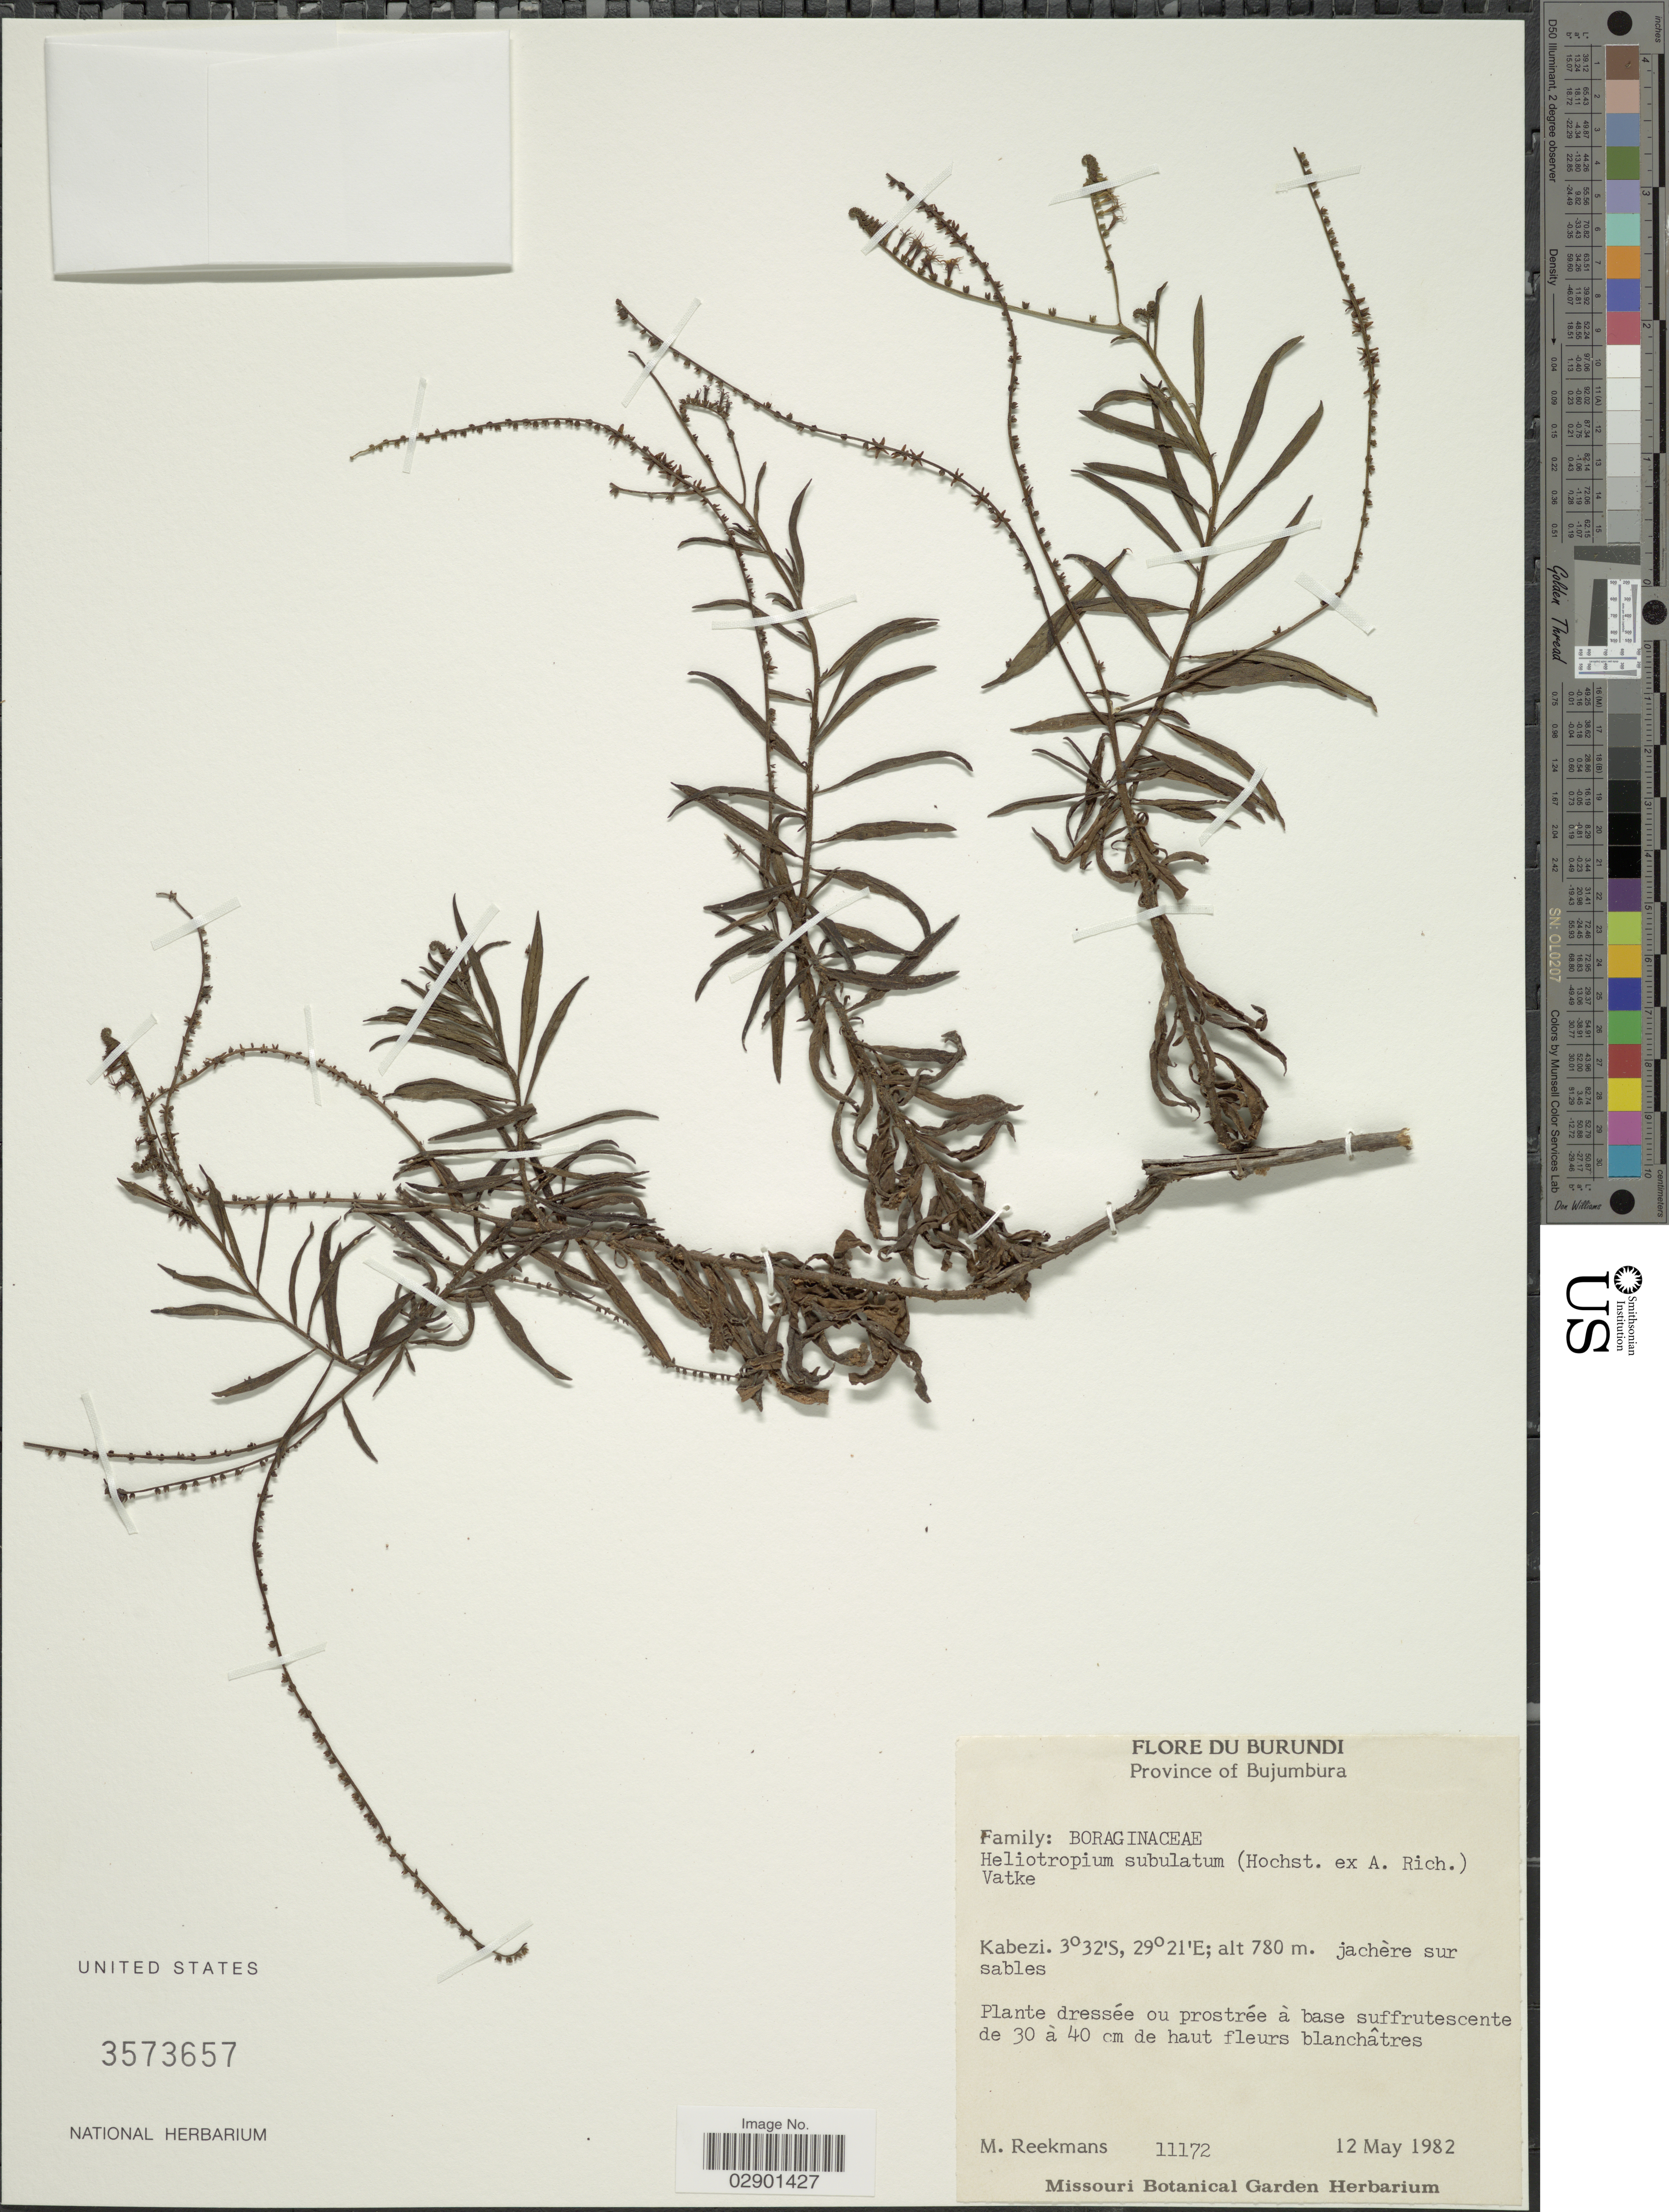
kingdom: Plantae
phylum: Tracheophyta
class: Magnoliopsida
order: Boraginales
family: Heliotropiaceae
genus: Heliotropium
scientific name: Heliotropium subulatum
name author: Hochst. ex DC.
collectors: M. Reekmans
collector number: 11172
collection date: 1982-05-12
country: Burundi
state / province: Bujumura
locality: Kabezi, jachère sur sables.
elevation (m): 780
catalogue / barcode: US 3573657